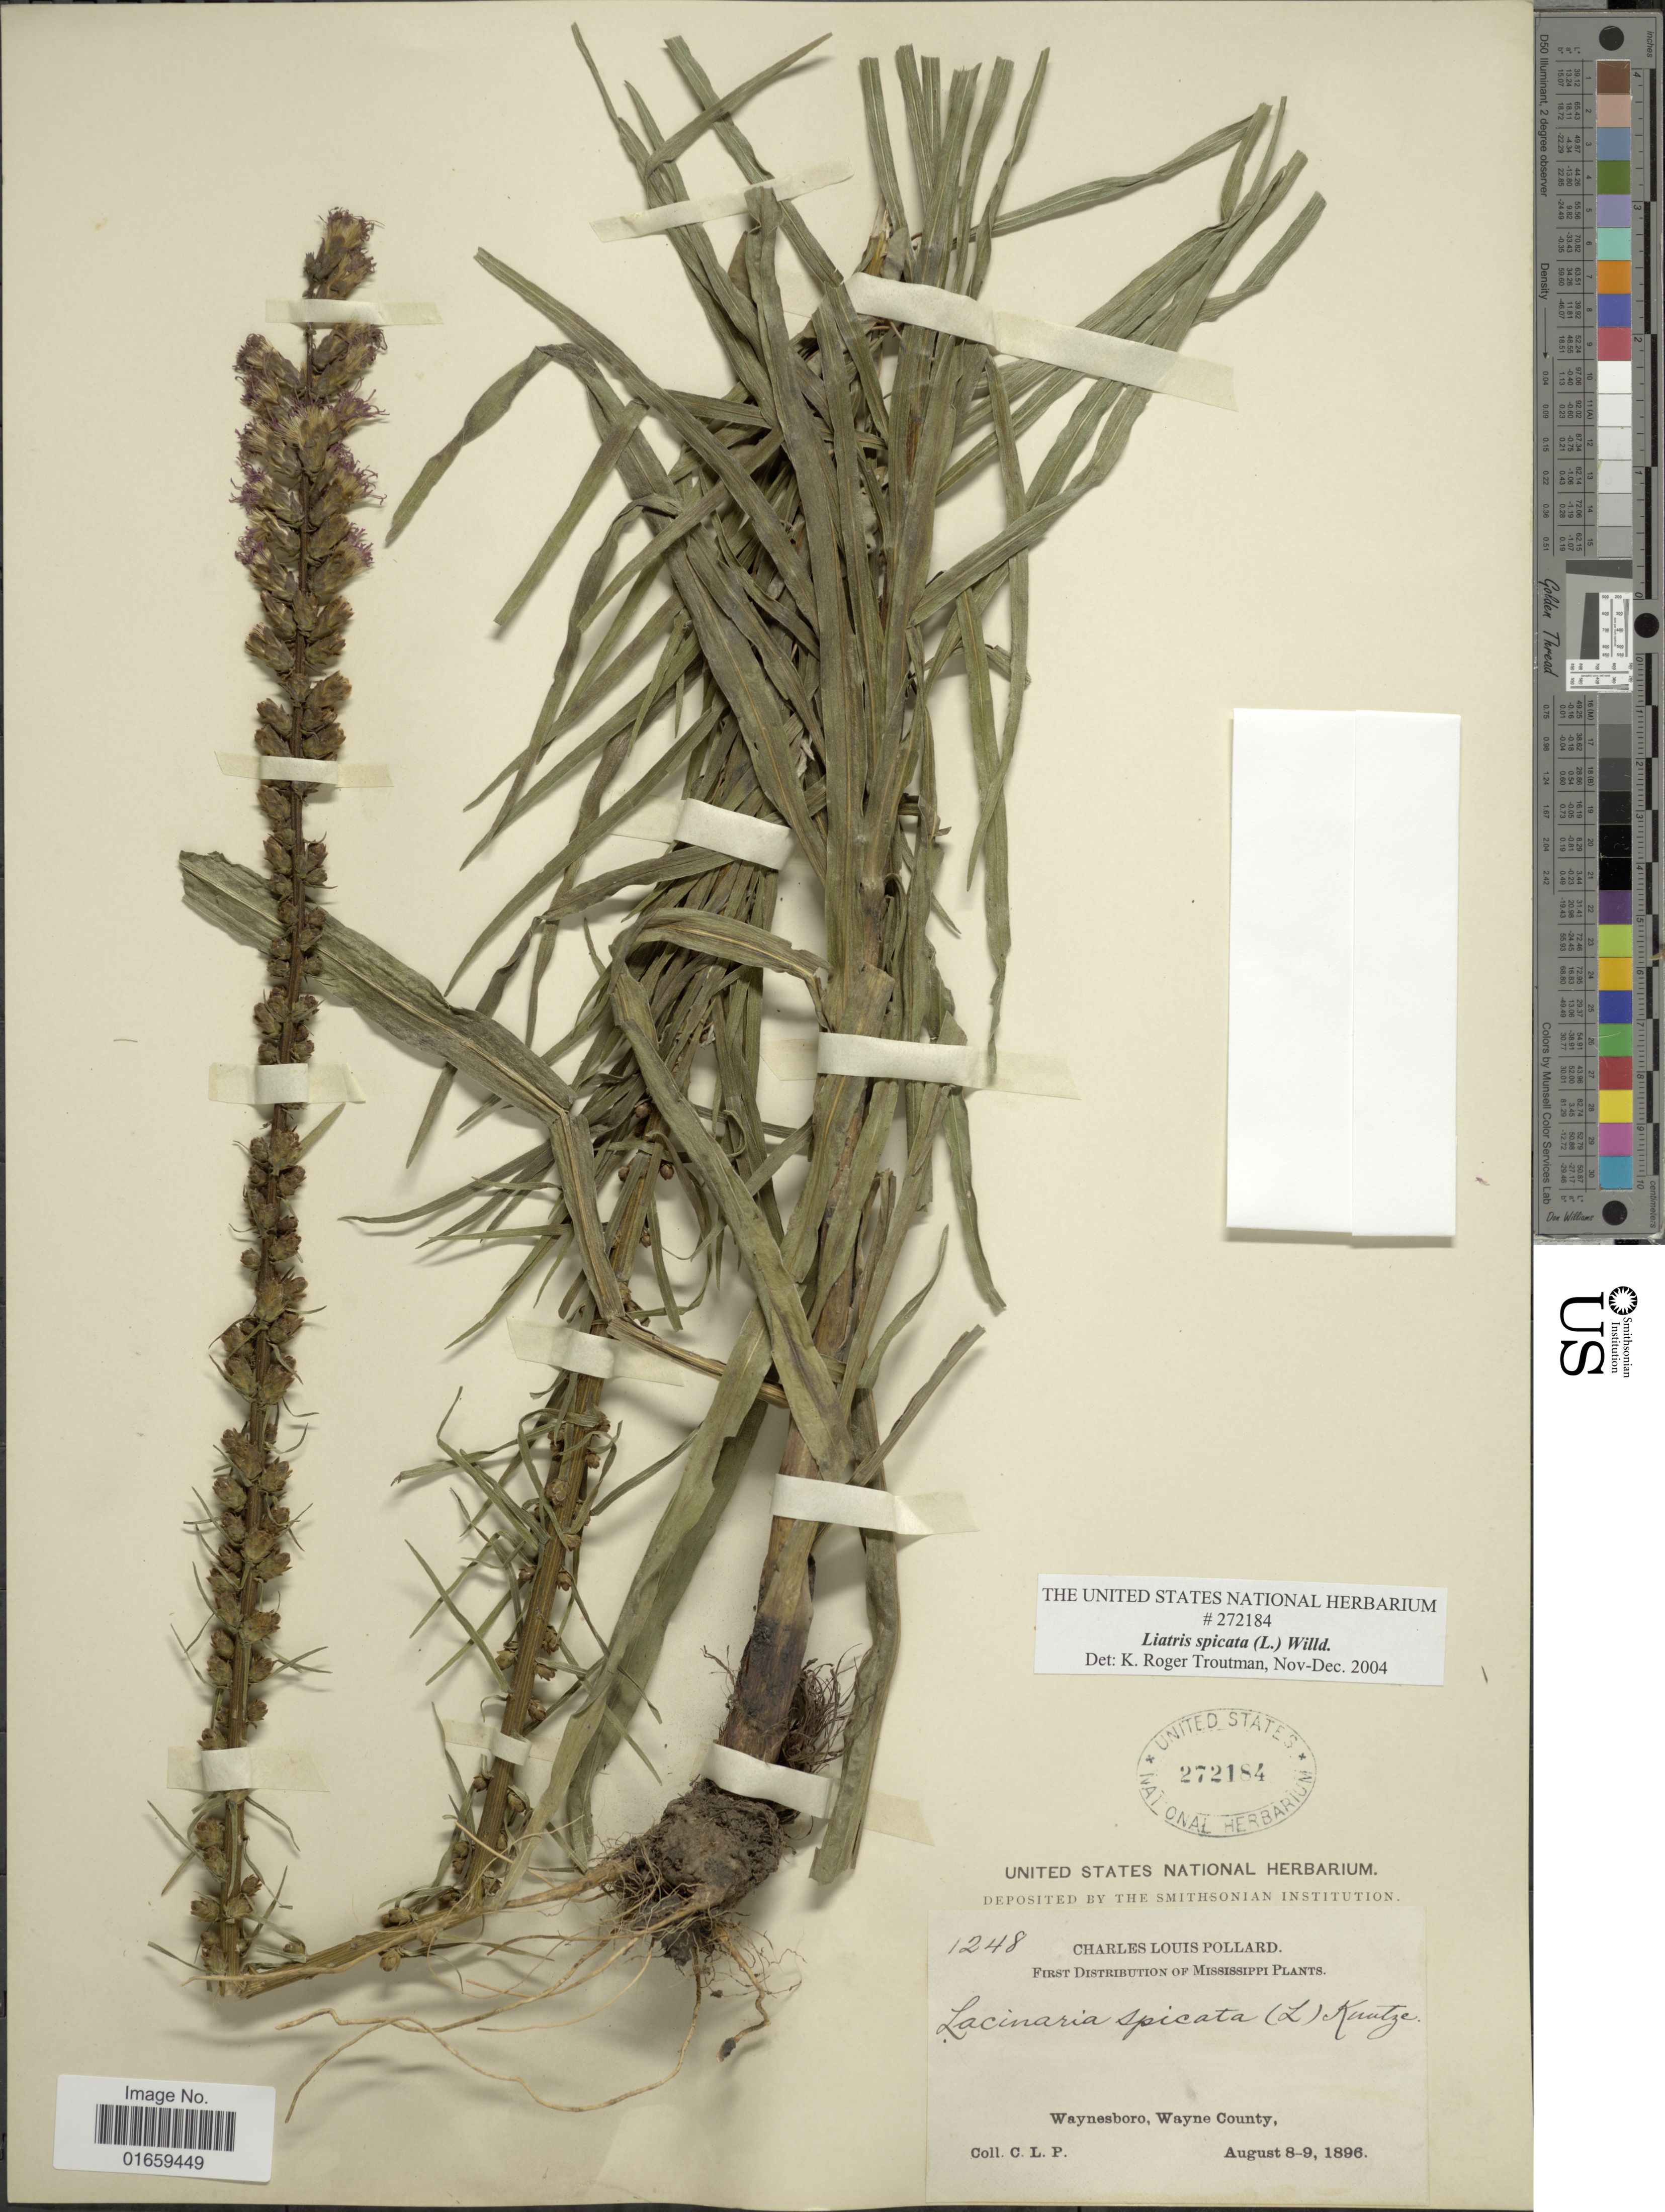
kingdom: Plantae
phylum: Tracheophyta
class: Magnoliopsida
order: Asterales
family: Asteraceae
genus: Liatris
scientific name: Liatris spicata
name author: (L.) Willd.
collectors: C. L. Pollard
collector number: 1248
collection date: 1896-08-08/1896-08-09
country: United States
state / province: Mississippi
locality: Waynesboro, Wayne County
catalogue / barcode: US 272184